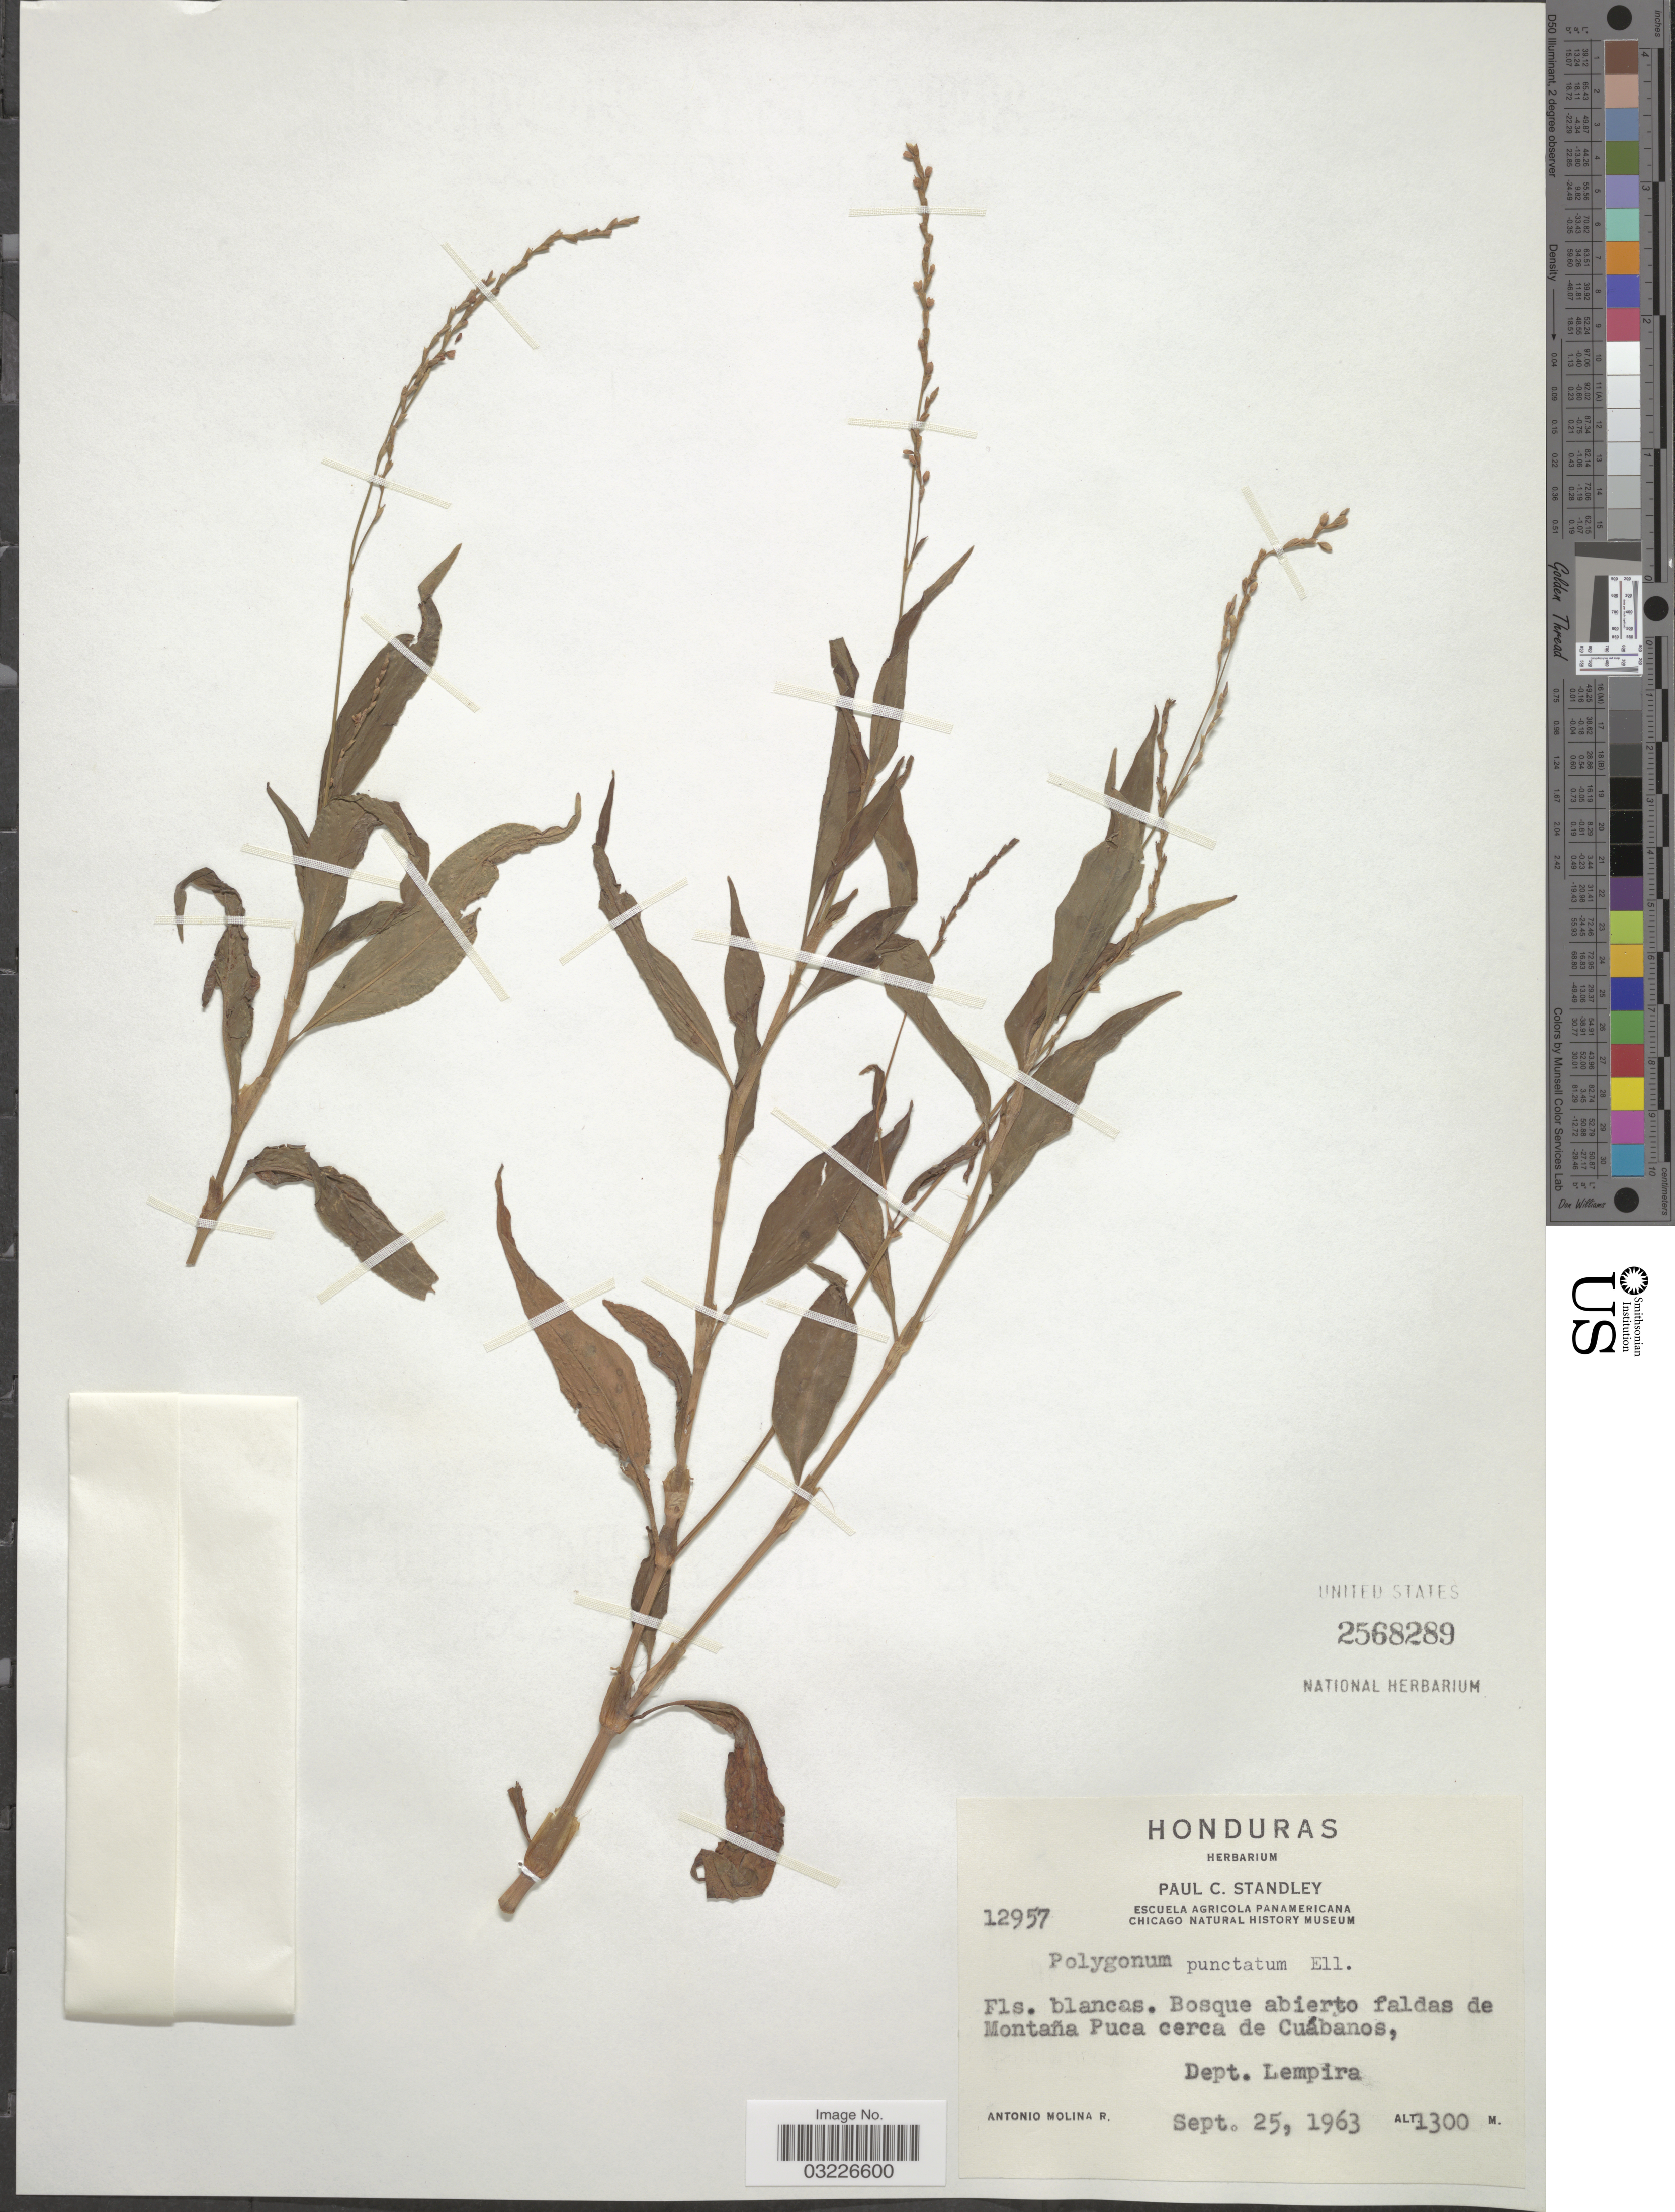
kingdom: Plantae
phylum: Tracheophyta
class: Magnoliopsida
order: Caryophyllales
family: Polygonaceae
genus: Polygonum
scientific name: Polygonum opelousanum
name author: Riddell ex Small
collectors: A. Molina R.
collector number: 12957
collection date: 1963-09-25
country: Honduras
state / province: Lempira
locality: Bosque abierto faldas de Montaña Puca cerca de Cuábanos, Dept. Lempira.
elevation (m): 1300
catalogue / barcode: US 2568289